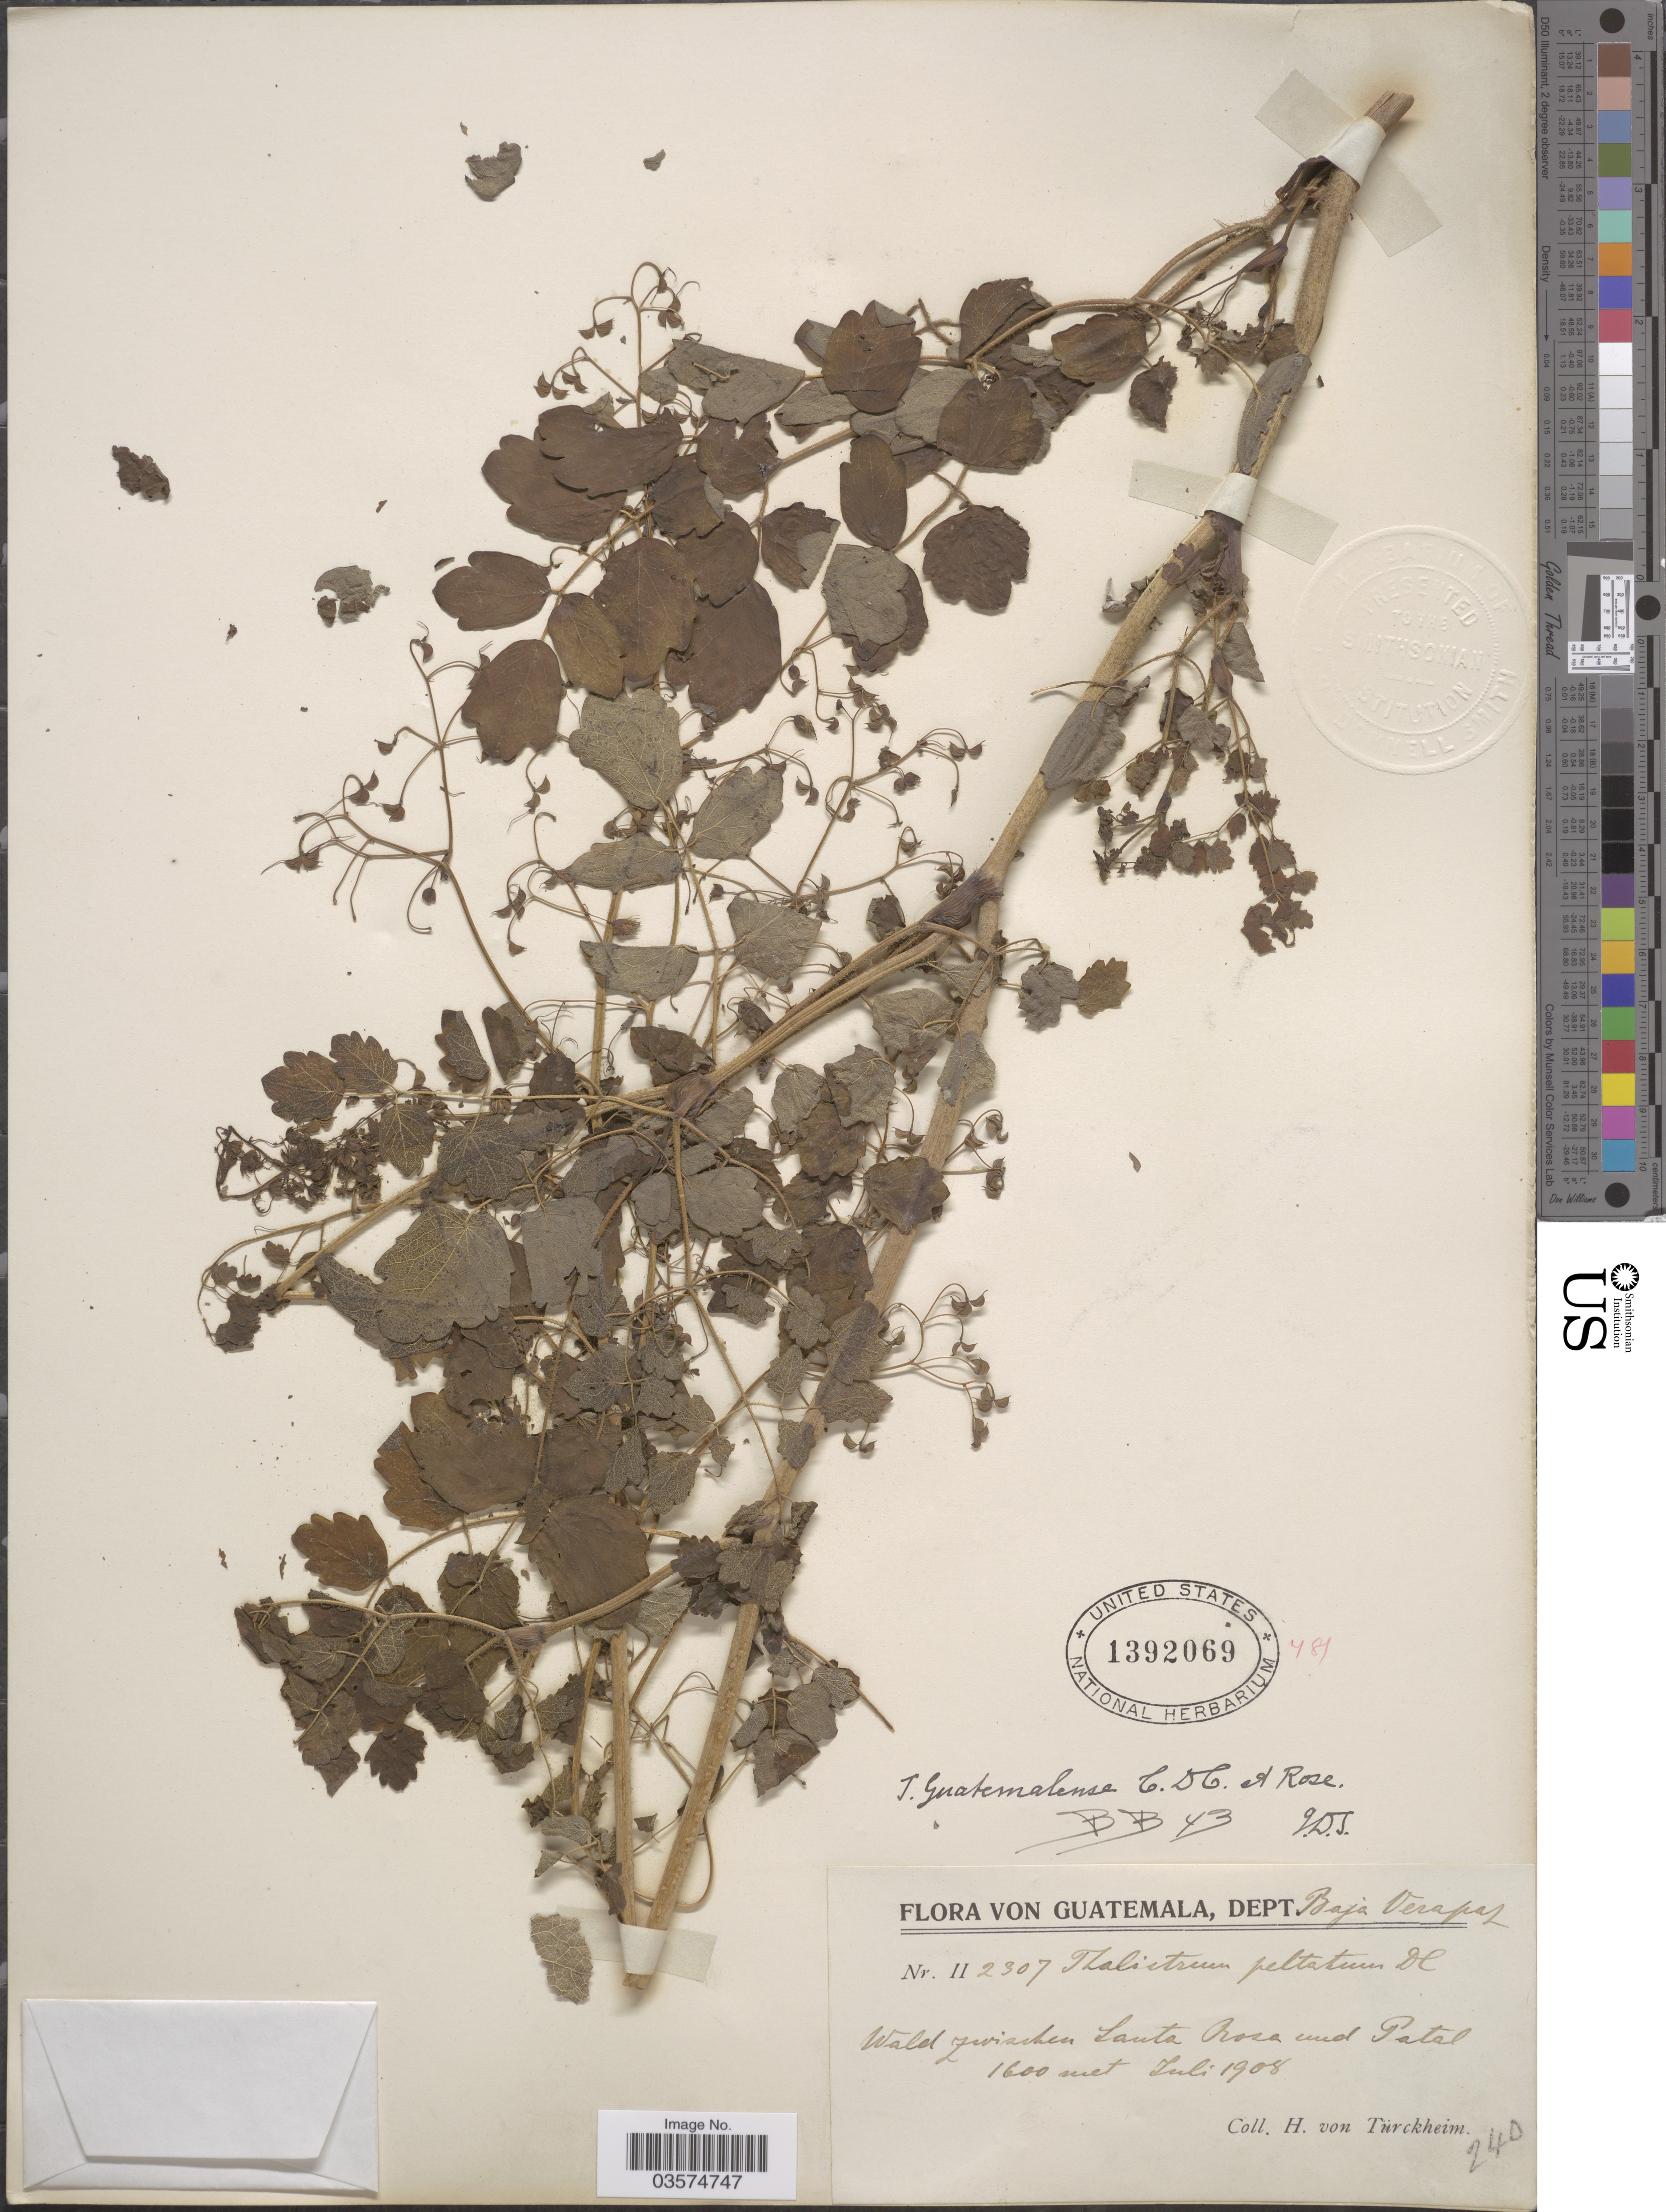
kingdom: Plantae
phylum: Tracheophyta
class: Magnoliopsida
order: Ranunculales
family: Ranunculaceae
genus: Thalictrum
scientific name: Thalictrum guatemalense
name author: C. DC. & Rose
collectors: H. von Türckheim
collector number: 112307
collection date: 1908-07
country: Guatemala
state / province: Baja Verapaz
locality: Wald Zwichen Santa Rosa und Patal.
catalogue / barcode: US 1392069